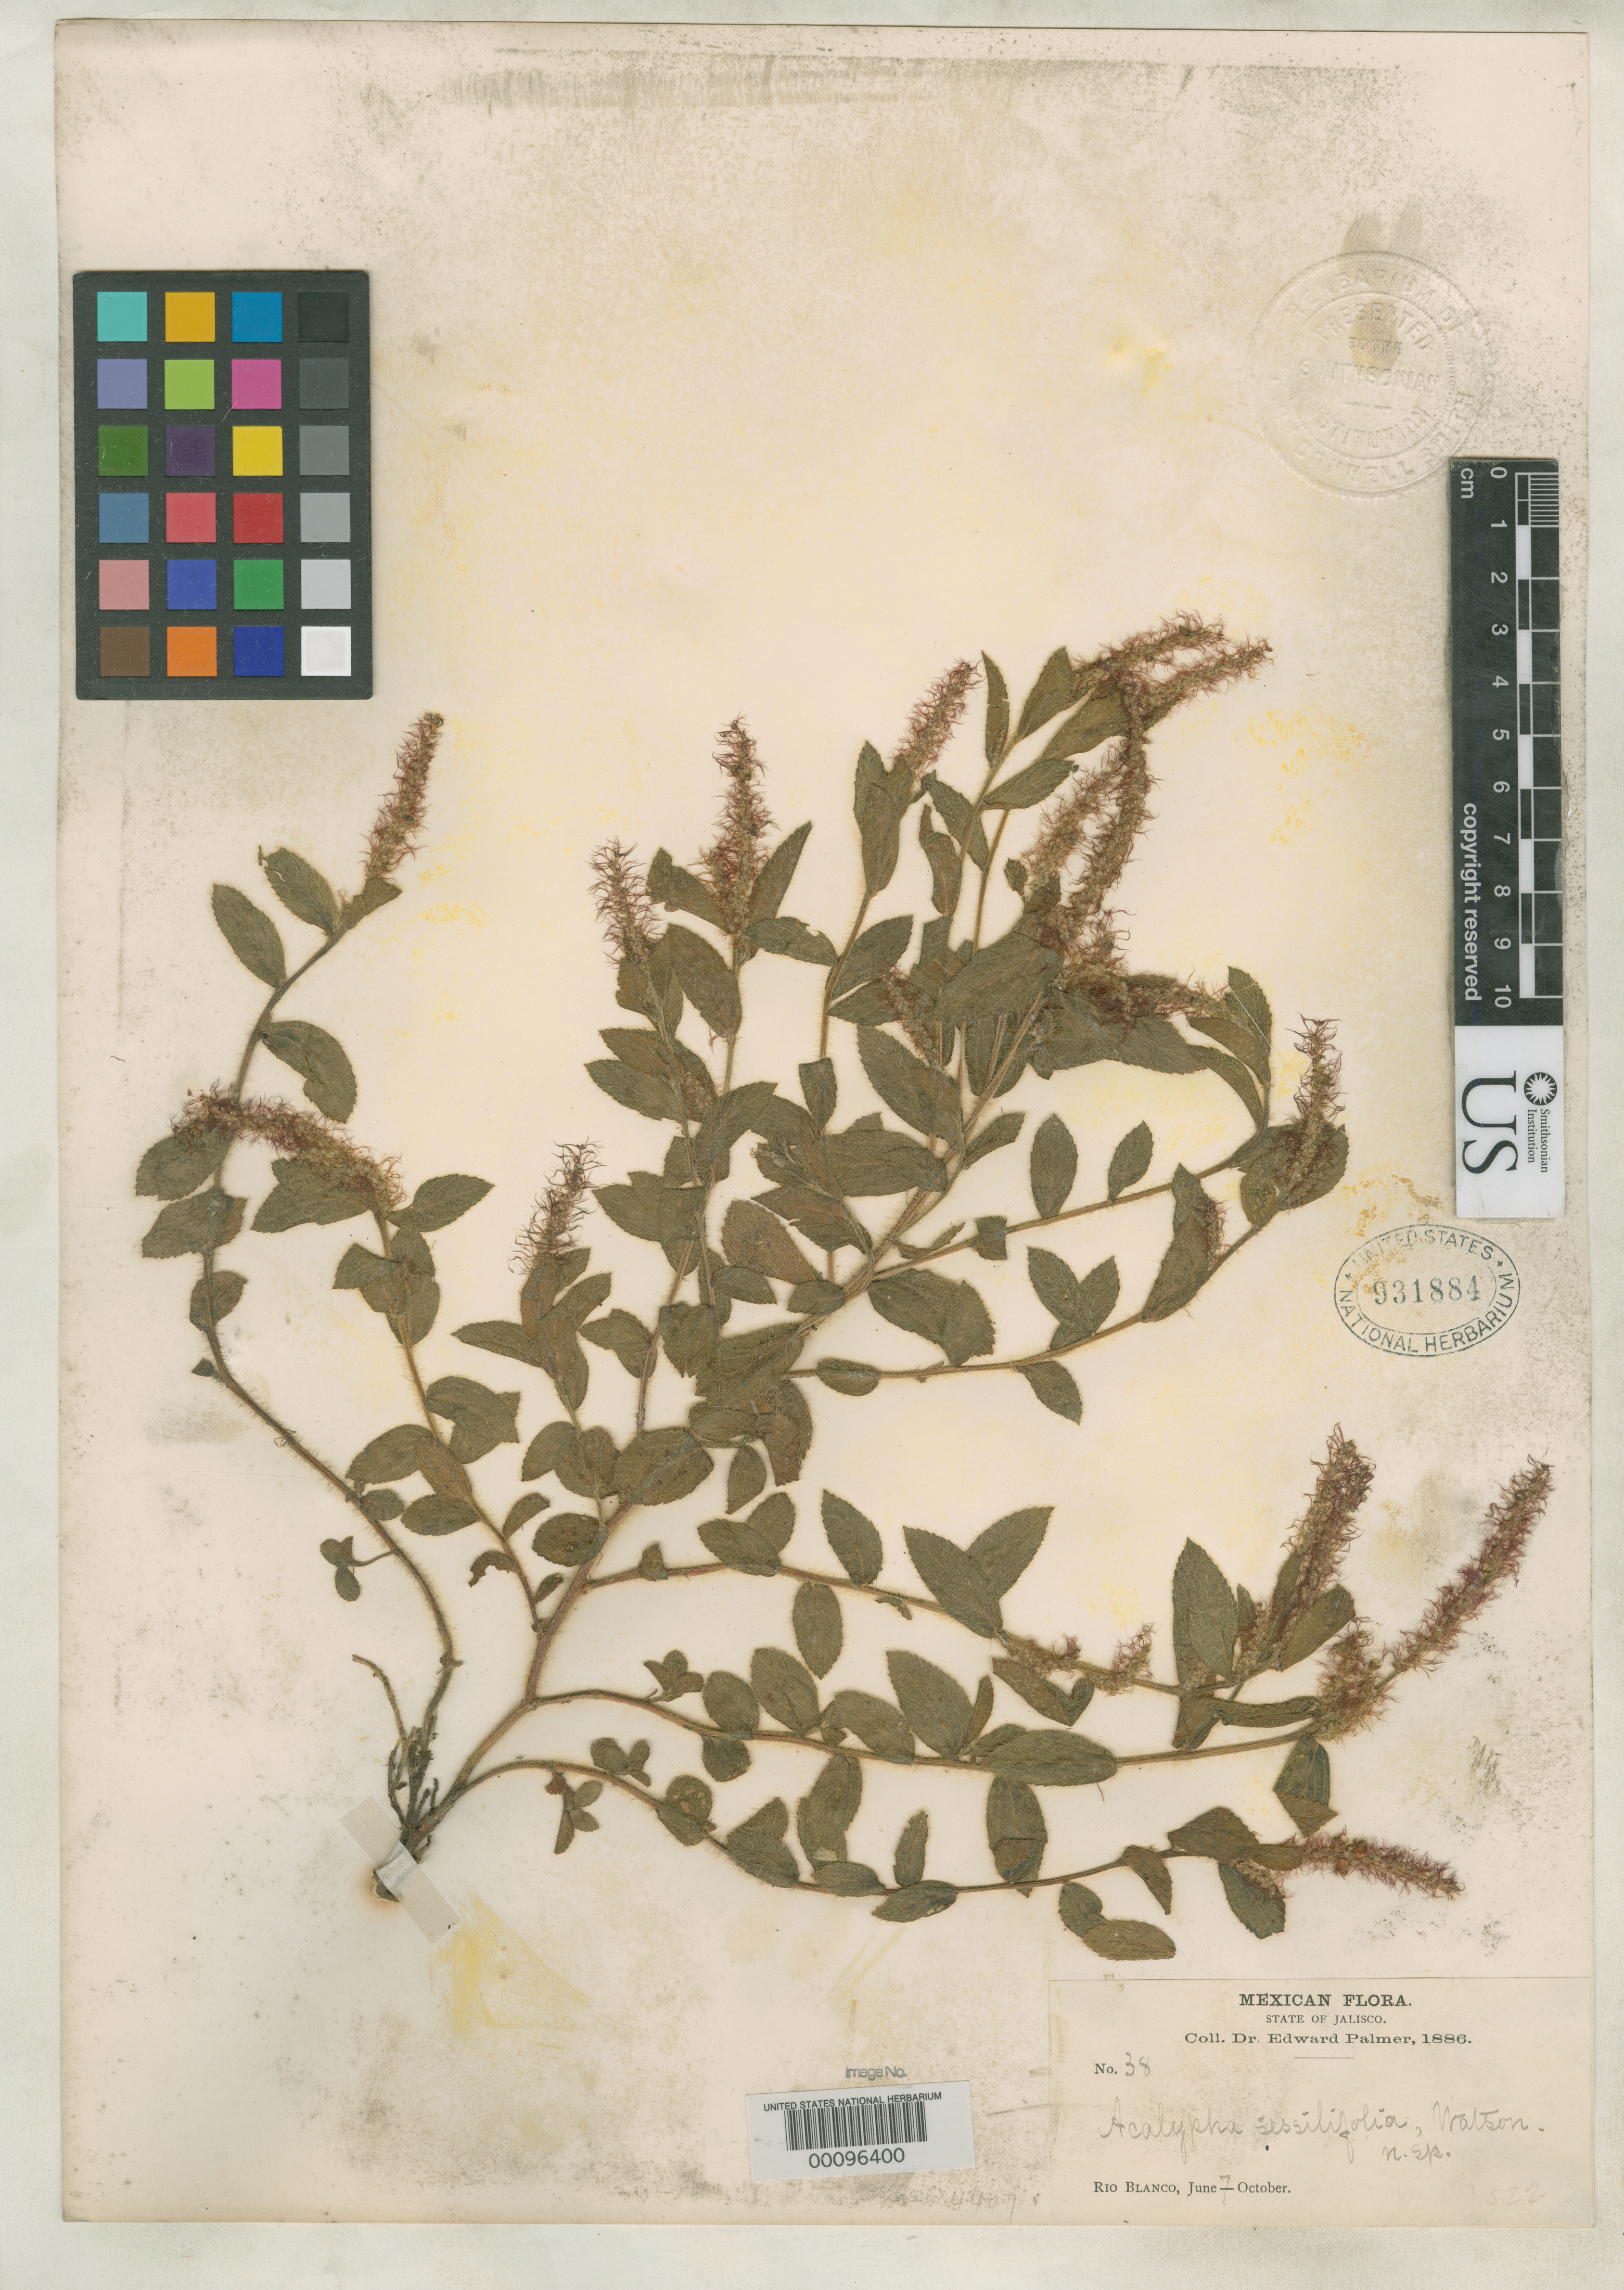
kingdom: Plantae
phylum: Tracheophyta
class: Magnoliopsida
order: Malpighiales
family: Euphorbiaceae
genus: Acalypha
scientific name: Acalypha sessilifolia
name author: S. Watson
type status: Syntype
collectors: E. Palmer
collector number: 38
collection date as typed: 07 Jun 1886 to -- Oct 1886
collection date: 1886-06-07/1886-10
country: Mexico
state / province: Jalisco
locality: Rio Blanco.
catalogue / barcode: US 931884